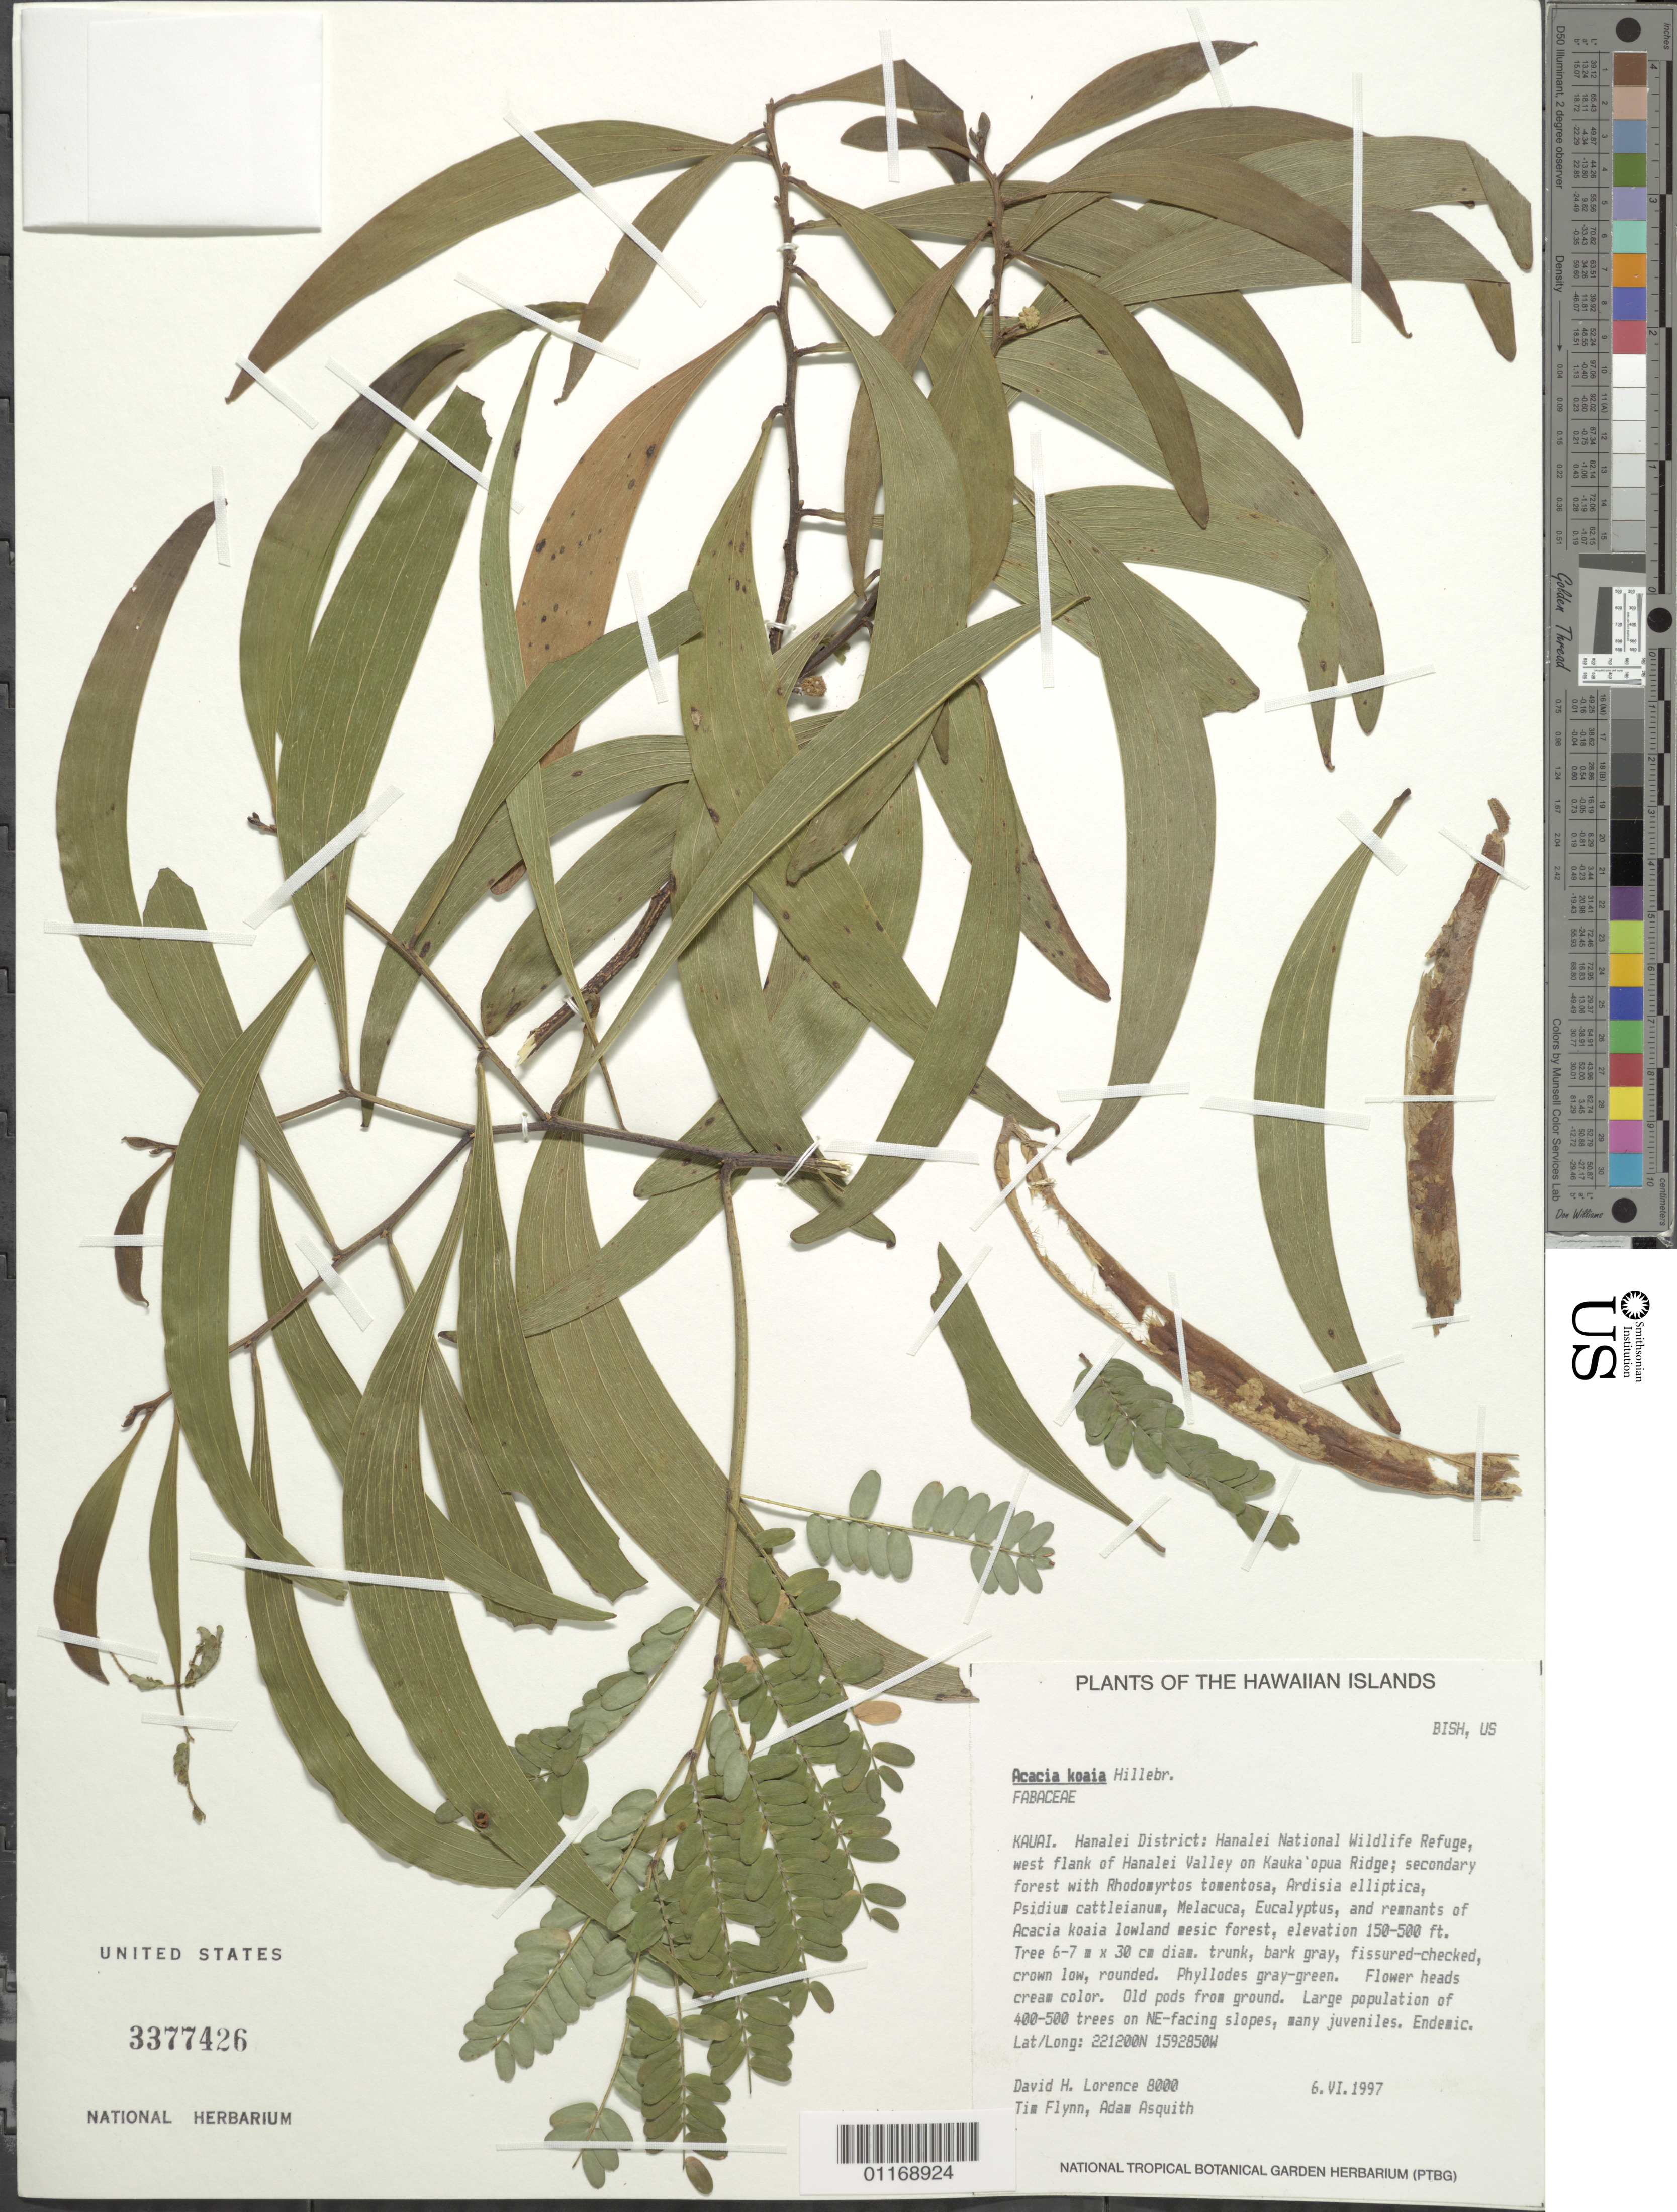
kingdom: Plantae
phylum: Tracheophyta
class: Magnoliopsida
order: Fabales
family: Fabaceae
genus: Acacia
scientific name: Acacia koaia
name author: Hillebr.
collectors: D. Lorence, T. W. Flynn & A. Asquith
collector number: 8000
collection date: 1997-06-06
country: United States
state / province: Hawaii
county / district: Kauai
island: Kaua'i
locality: Hanalei District, Hanalei National Wildlife Refuge, west flank of Hanalei Valley on Kauka'opua Ridge.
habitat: Secondary forest.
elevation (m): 150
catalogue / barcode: US 3377426